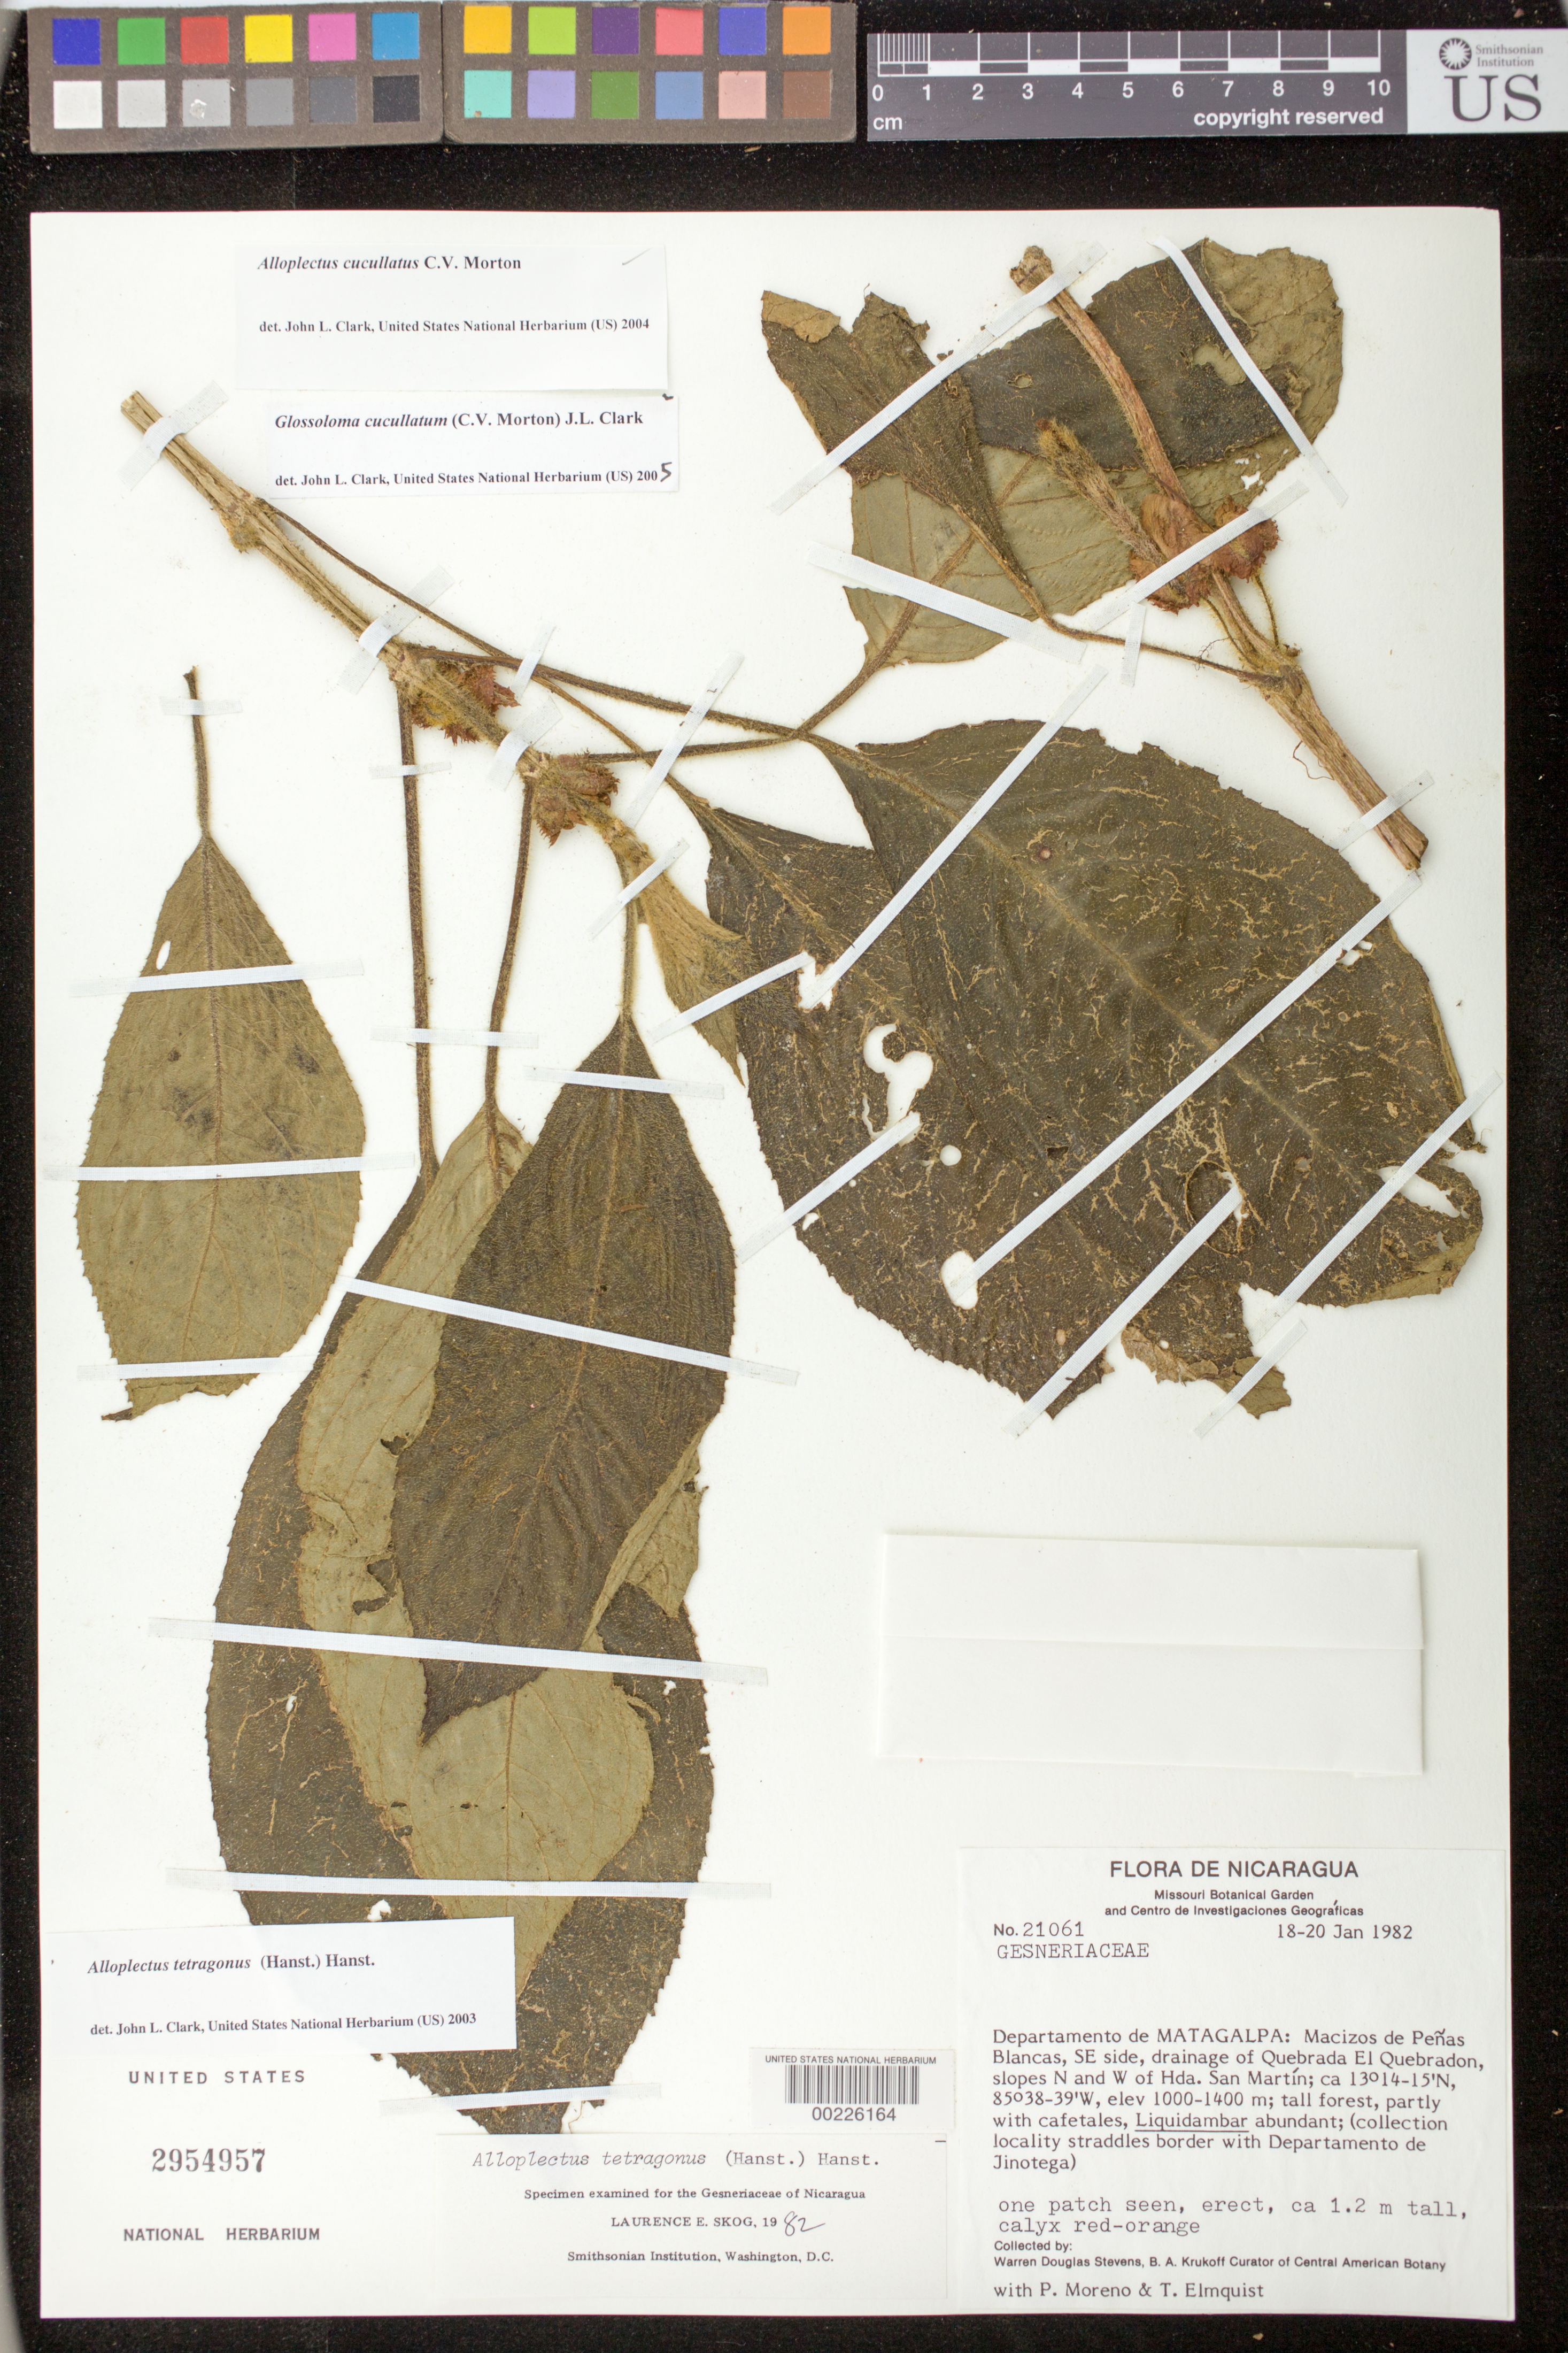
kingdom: Plantae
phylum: Tracheophyta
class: Magnoliopsida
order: Lamiales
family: Gesneriaceae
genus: Glossoloma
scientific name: Glossoloma cucullatum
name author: (C.V. Morton) J.L. Clark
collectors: W. D. Stevens & et al.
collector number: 21061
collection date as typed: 18-20 Jan 1982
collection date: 1982-01-18/1982-01-20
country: Nicaragua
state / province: Matagalpa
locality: Macizos de Penas Blancas, SE side, drainage of Quebrada El Quebradon, slopes N and W of hda San Martin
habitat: Tall forest, partly with cafetales, liquidambar abundant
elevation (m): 1000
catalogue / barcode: US 2954957